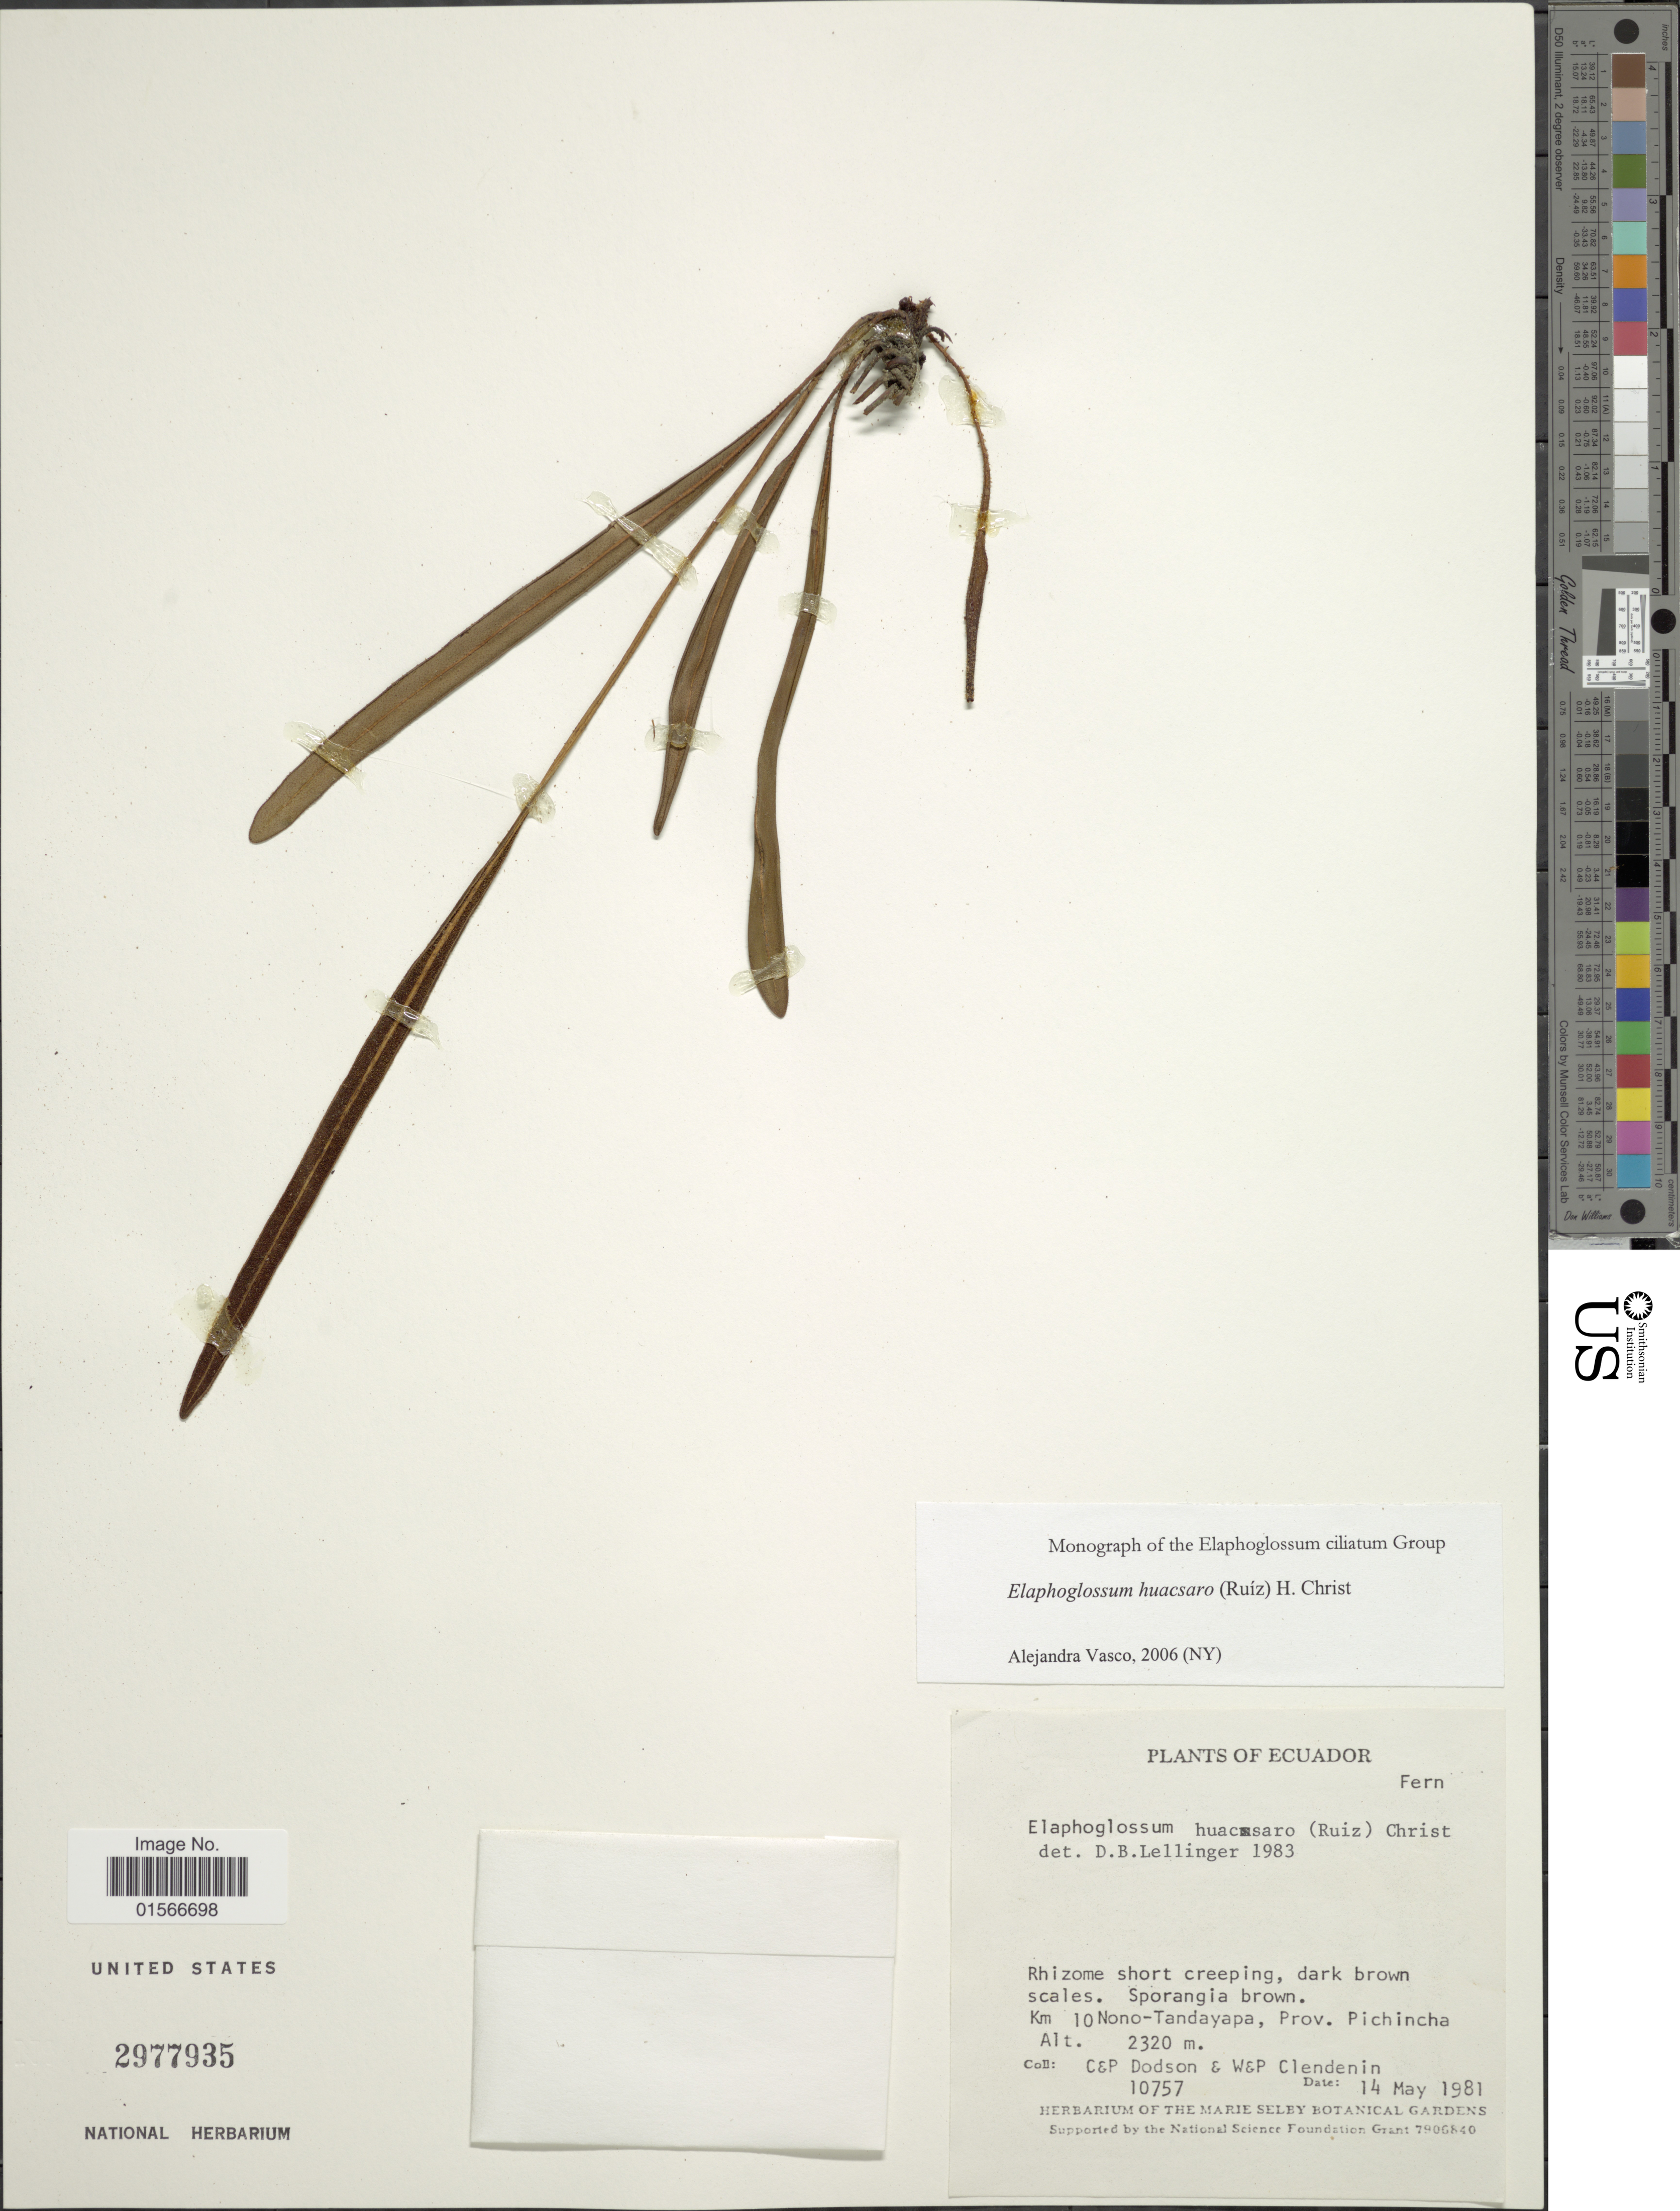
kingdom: Plantae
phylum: Tracheophyta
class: Polypodiopsida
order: Polypodiales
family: Dryopteridaceae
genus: Elaphoglossum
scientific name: Elaphoglossum huacsaro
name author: (Ruiz) Christ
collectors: C. Dodson, P. M. Dodson, W. Clendenin & P. Clendenin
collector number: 10757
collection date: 1981-05-14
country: Ecuador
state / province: Pichincha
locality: Km 10 Nono-Tandayapa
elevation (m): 2320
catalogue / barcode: US 2977935